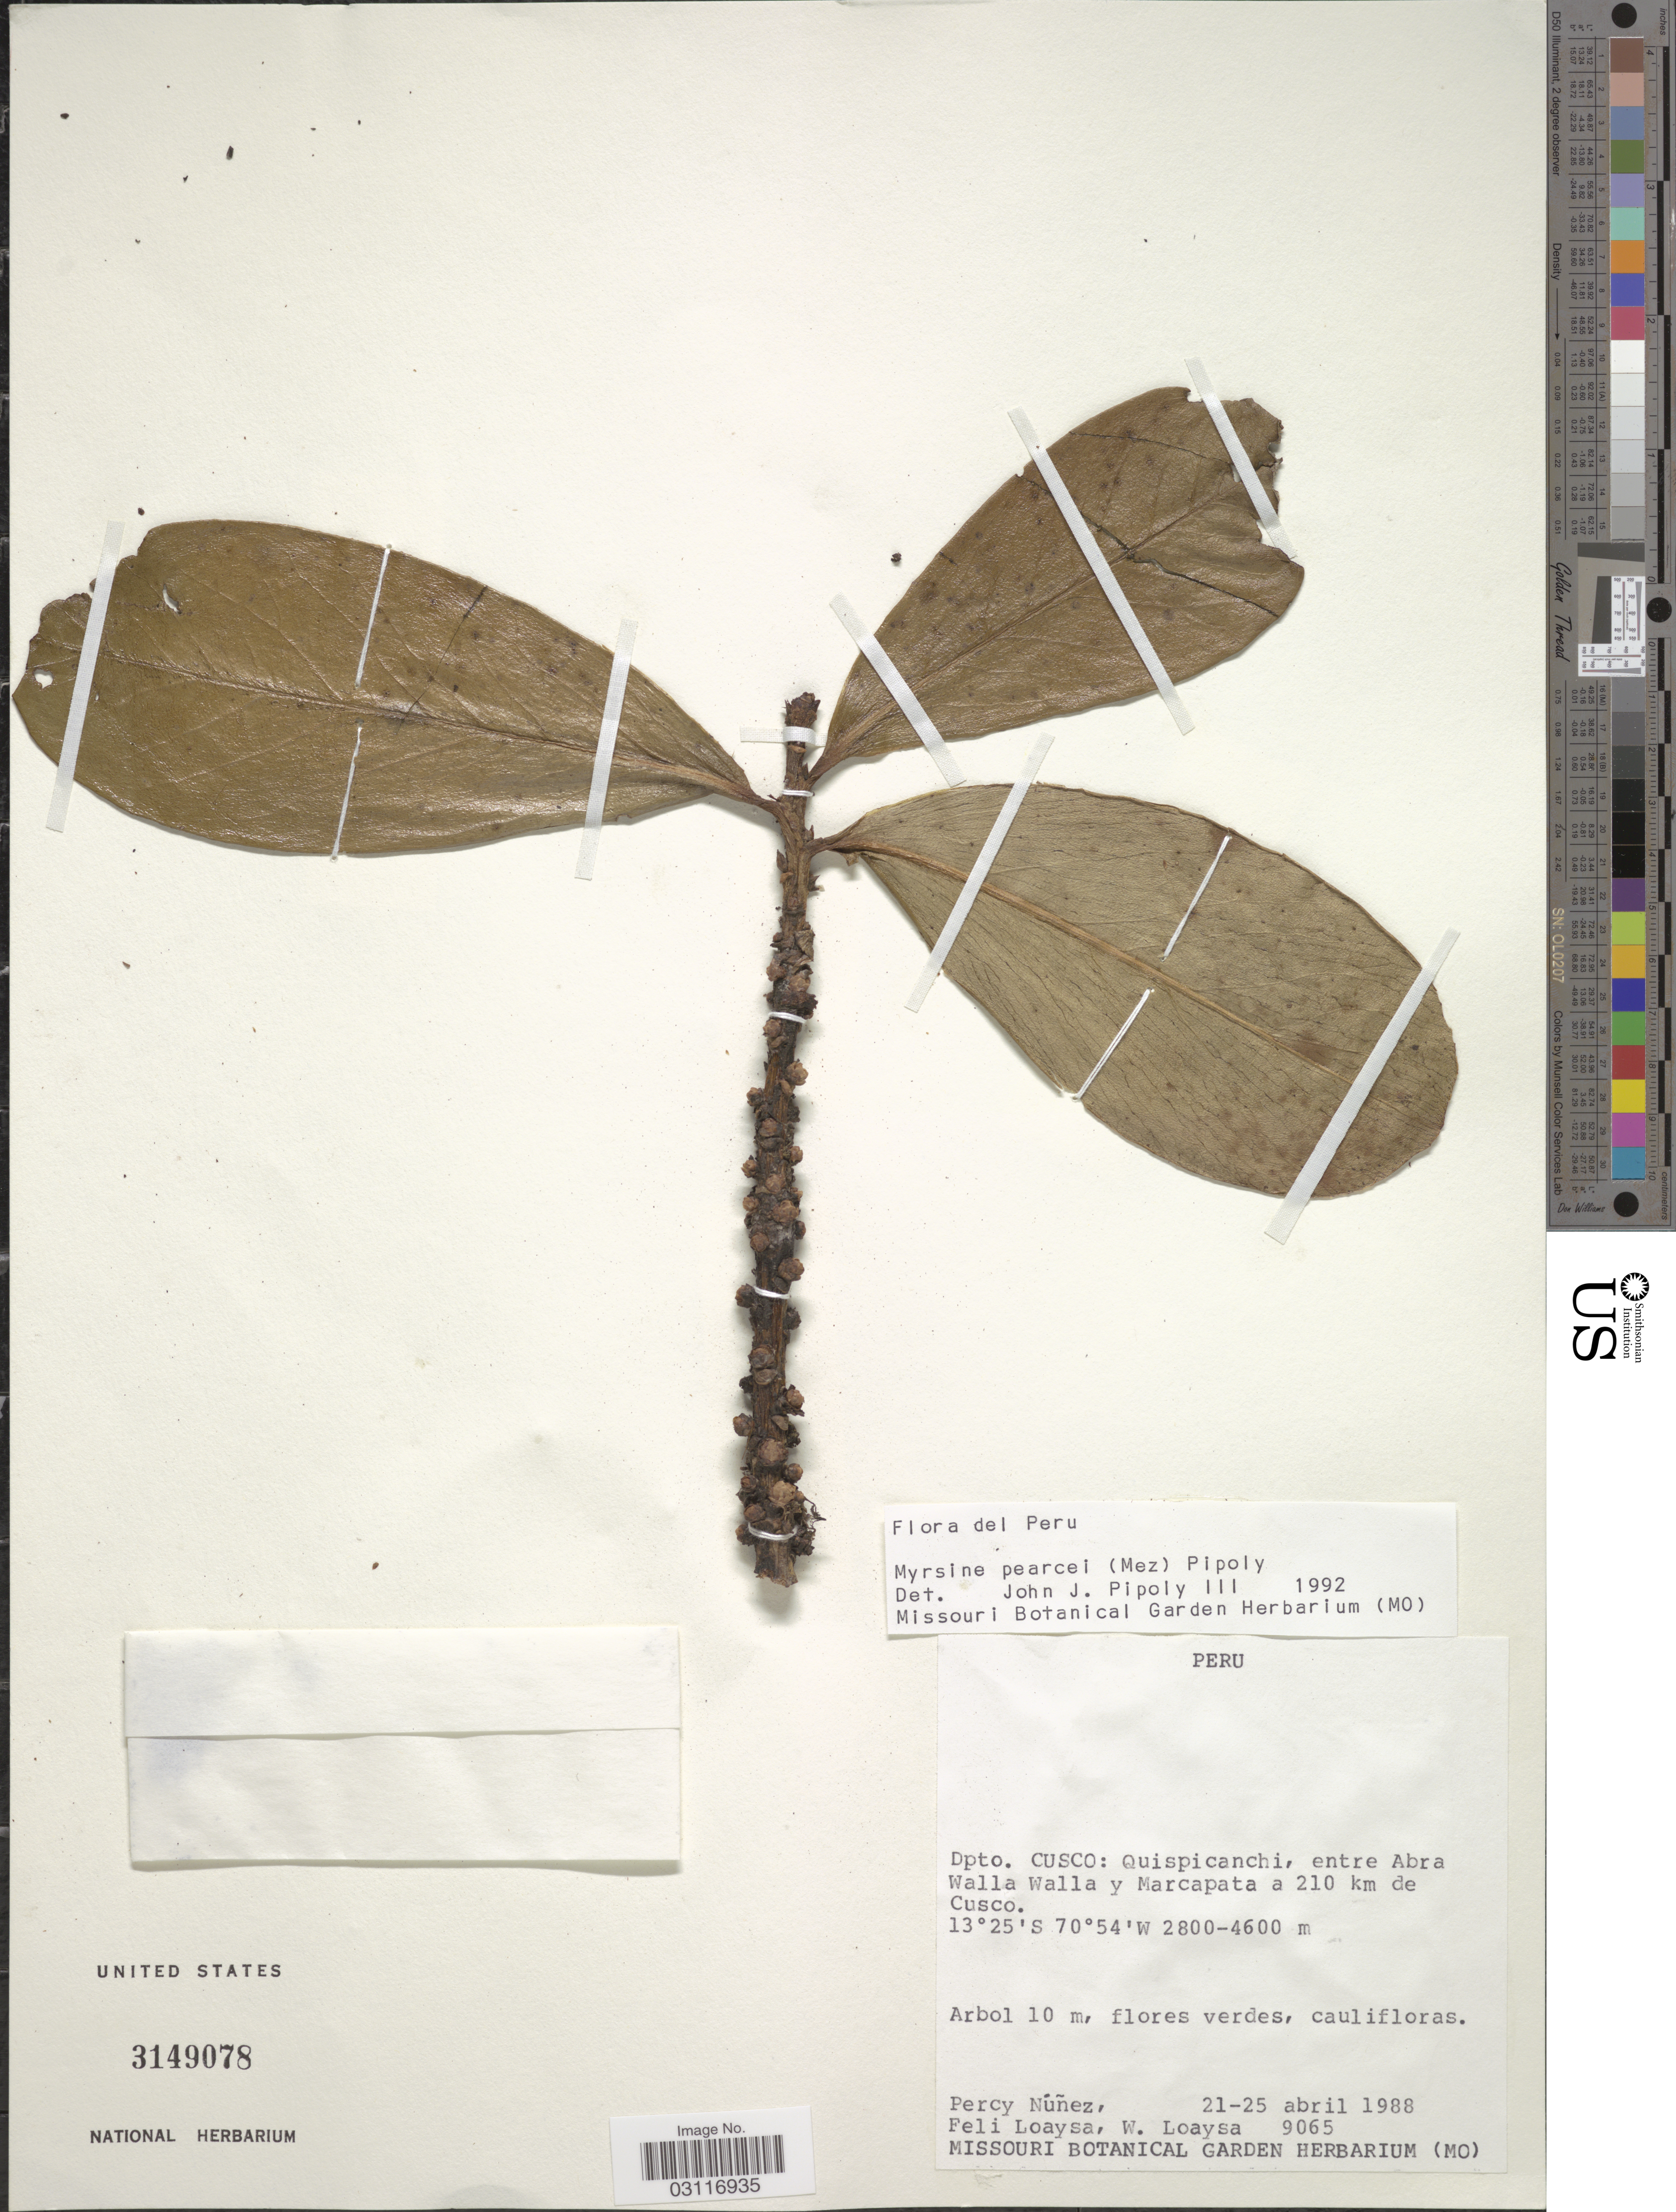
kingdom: Plantae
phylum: Tracheophyta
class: Magnoliopsida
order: Ericales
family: Primulaceae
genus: Myrsine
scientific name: Myrsine pearcei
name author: (Mez) Pipoly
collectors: P. Nuñez V., F. Loaysa & W. Loaysa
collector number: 9065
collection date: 1988-04-21/1988-04-25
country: Peru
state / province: Cusco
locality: Dpto. Cusco: Quispicanchi, entre Abra Walla Walla y Marcapata a 210 km de Cusco.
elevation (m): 2800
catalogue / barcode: US 3149078